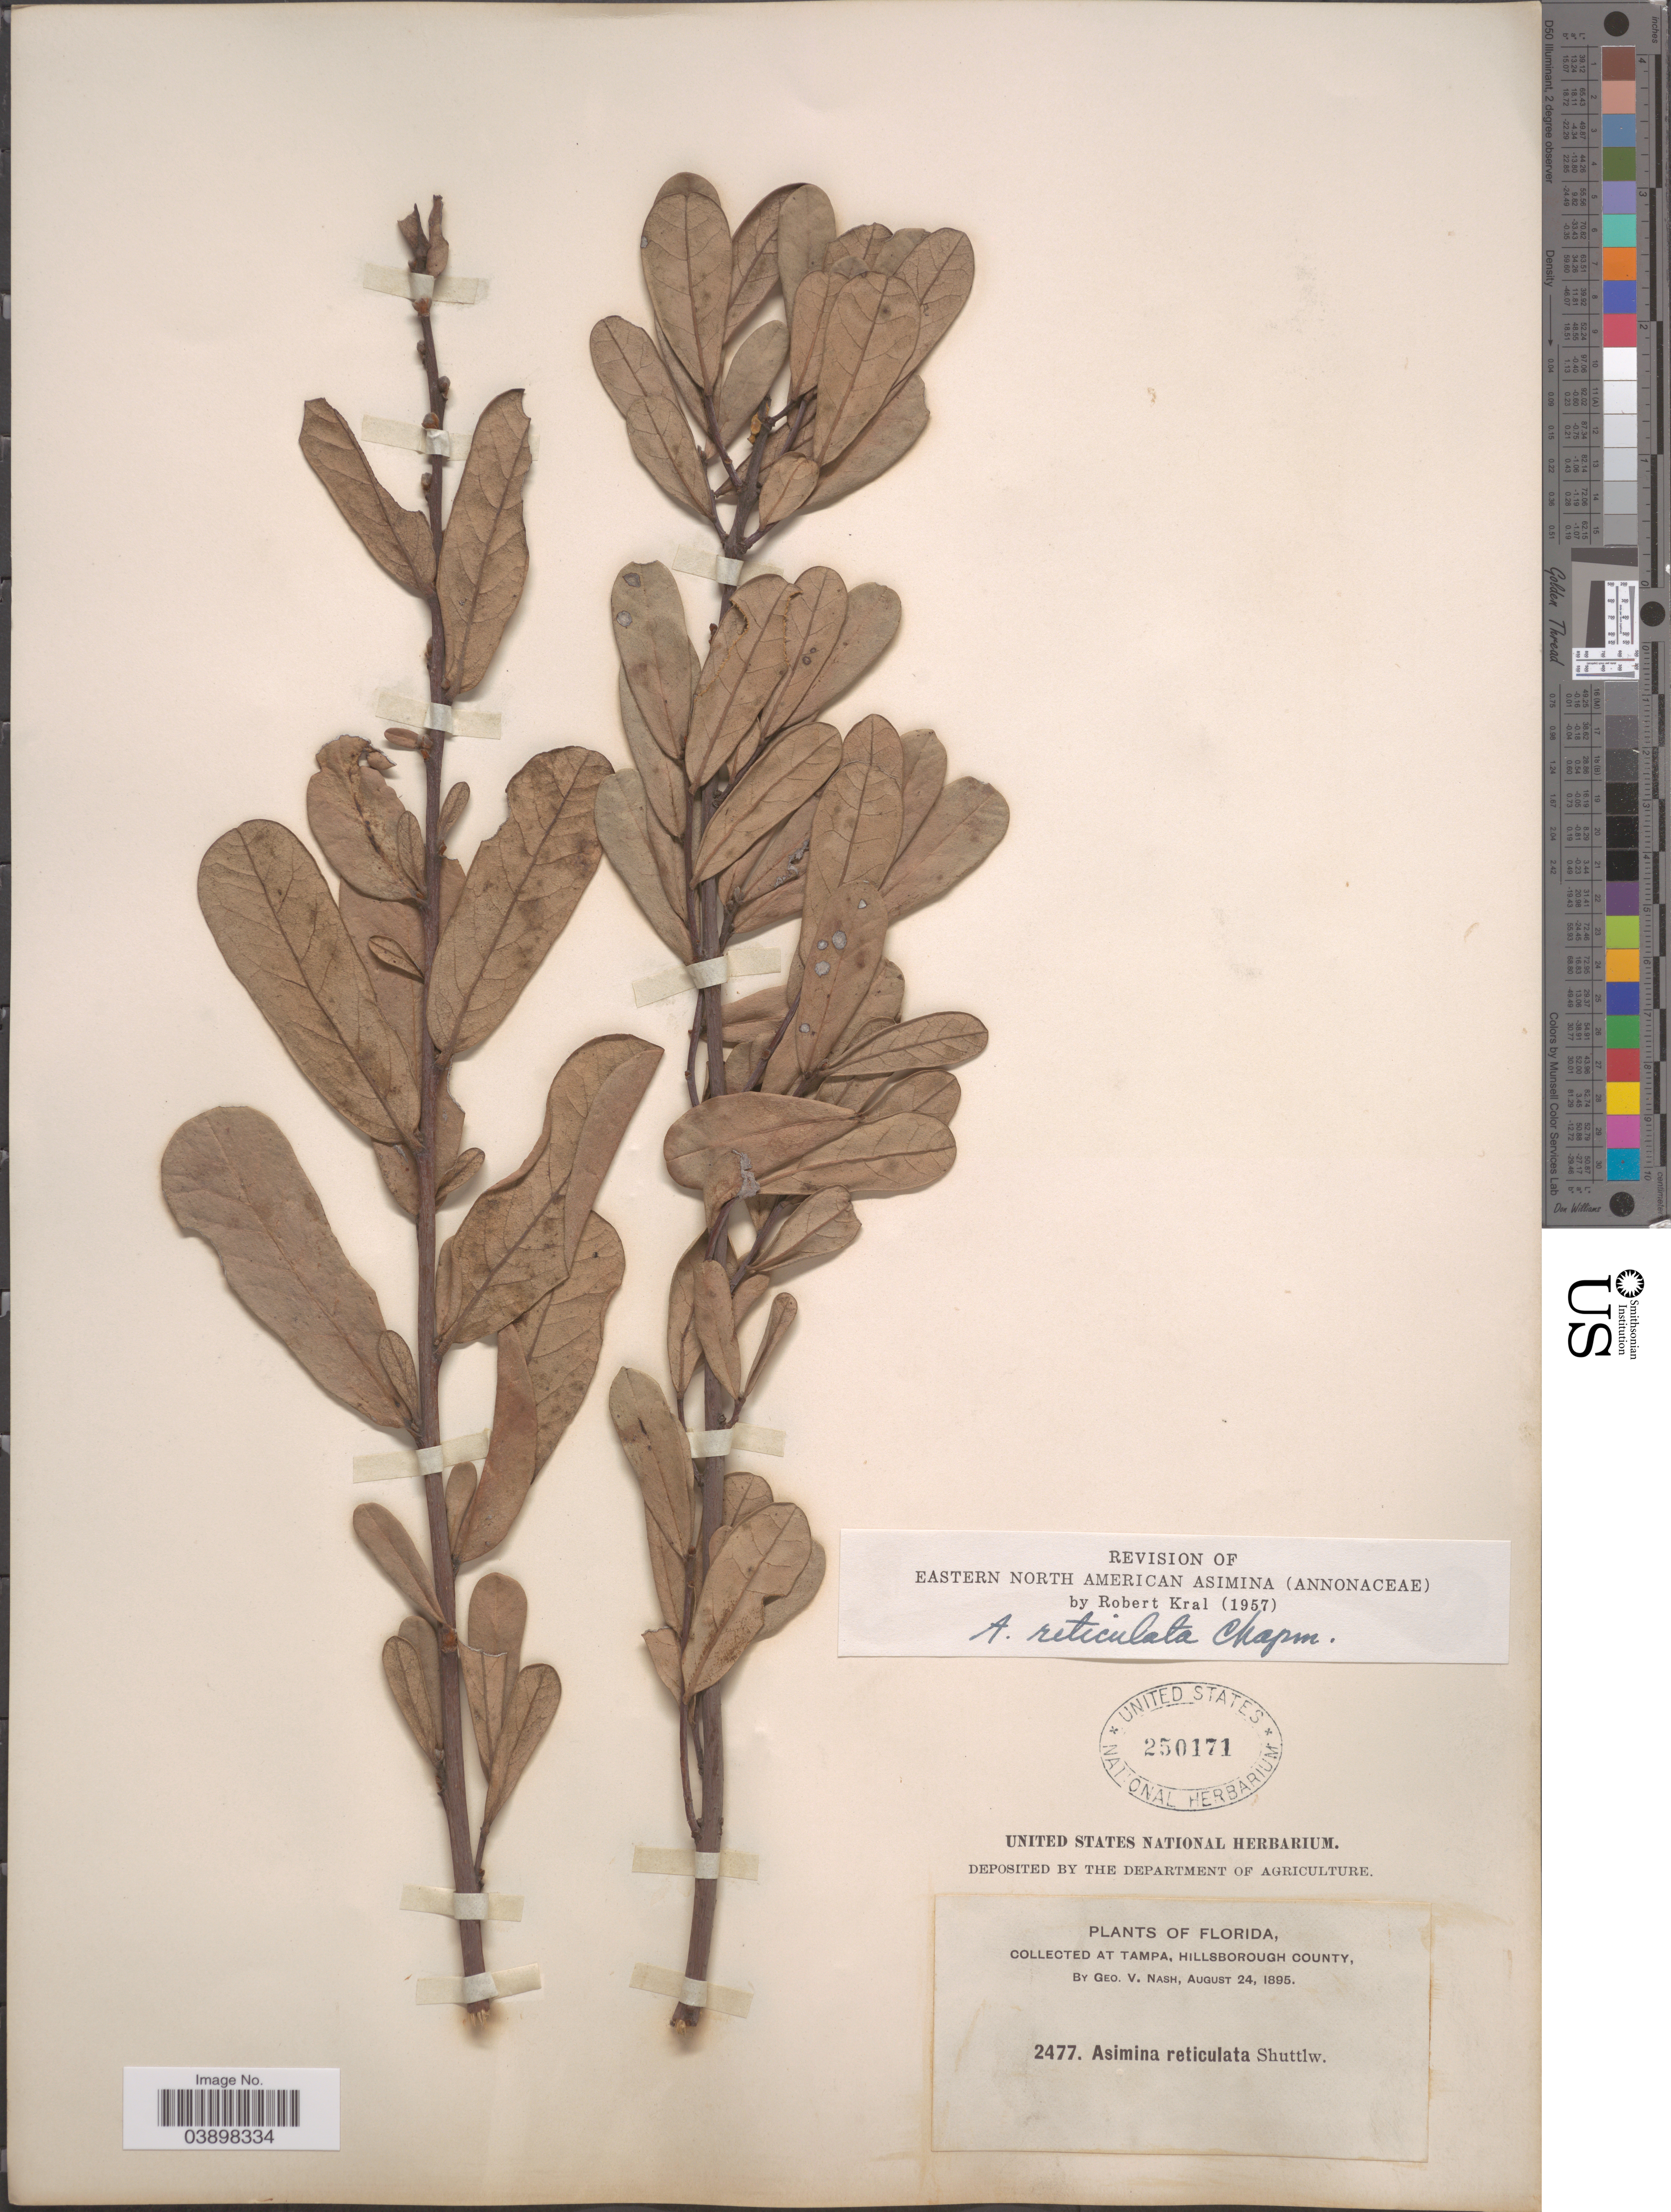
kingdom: Plantae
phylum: Tracheophyta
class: Magnoliopsida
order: Magnoliales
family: Annonaceae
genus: Asimina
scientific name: Asimina reticulata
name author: (Shuttlew.) Chapm.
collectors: G. V. Nash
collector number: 2477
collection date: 1895-08-24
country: United States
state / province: Florida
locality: At Tampa, Hillsborough County.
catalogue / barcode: US 250171